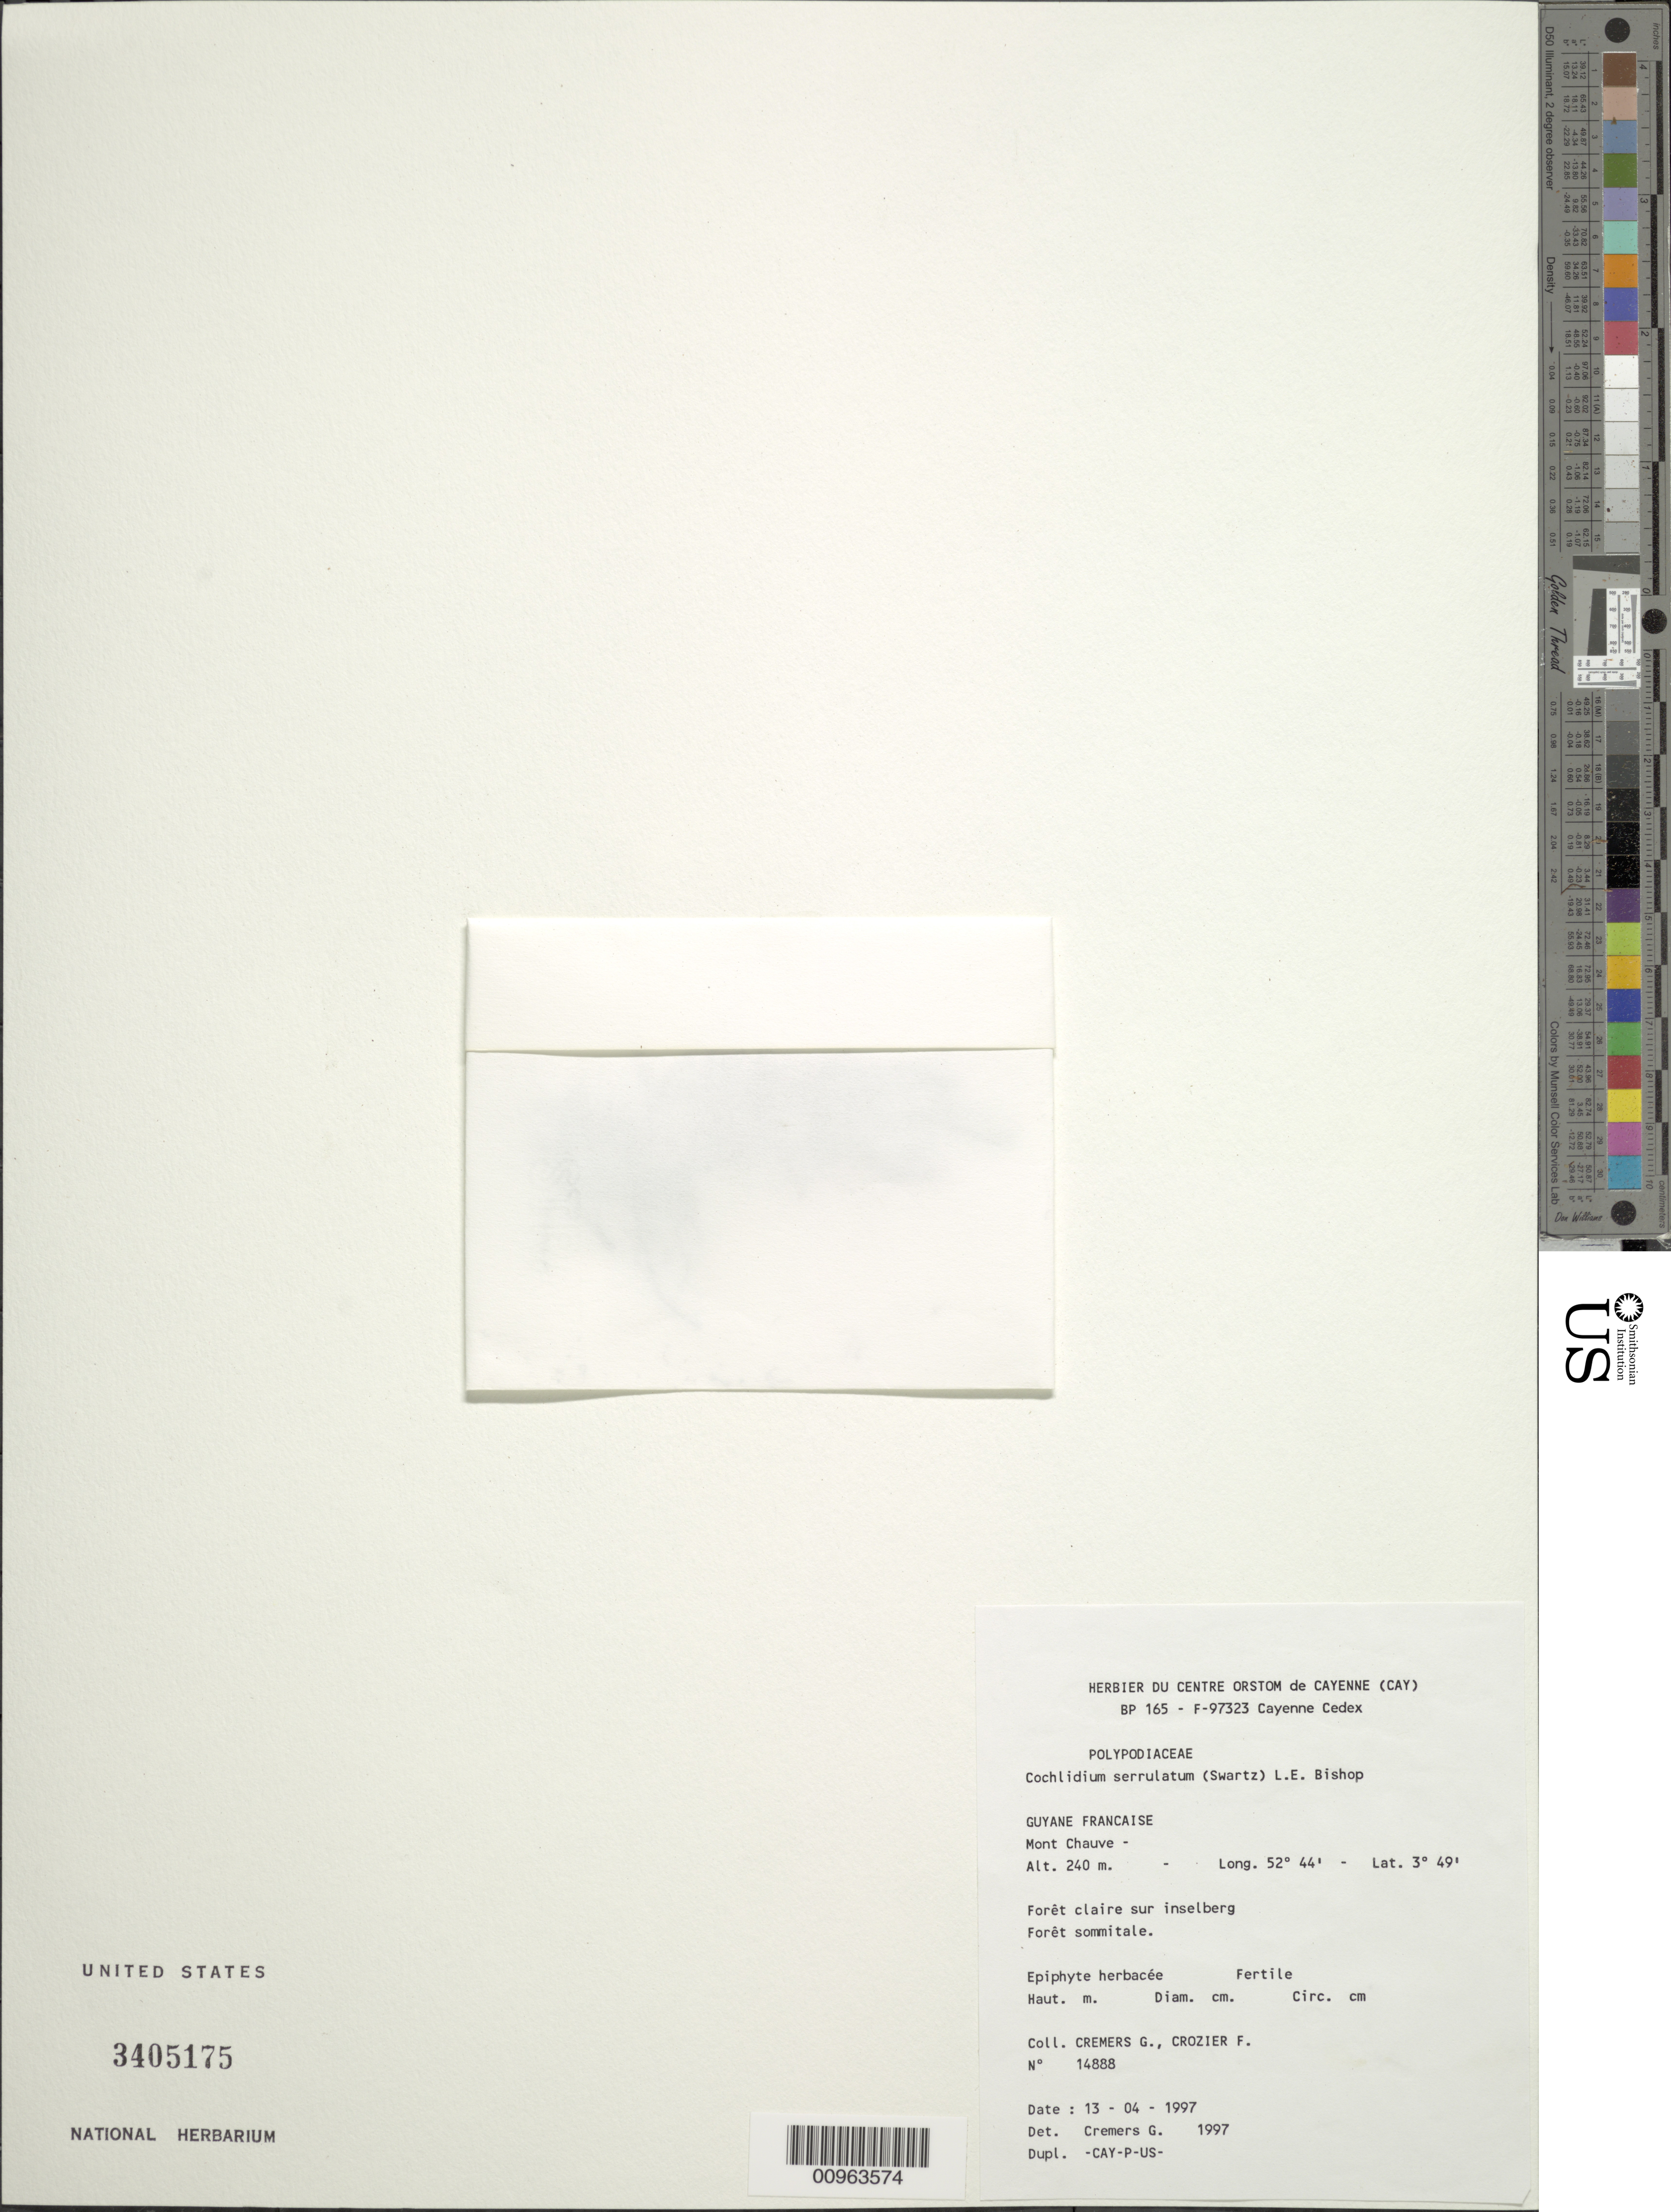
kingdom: Plantae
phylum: Tracheophyta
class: Polypodiopsida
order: Polypodiales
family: Polypodiaceae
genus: Cochlidium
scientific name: Cochlidium serrulatum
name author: (Sw.) L.E. Bishop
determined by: Cremers, Georges A.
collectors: G. Cremers & F. Crozier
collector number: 14888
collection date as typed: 13-Apr-97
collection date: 1997-04-13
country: French Guiana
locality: Mont Chauve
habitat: Forêt claire sur inselberg; forêt sommitale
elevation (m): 240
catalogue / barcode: US 3405175